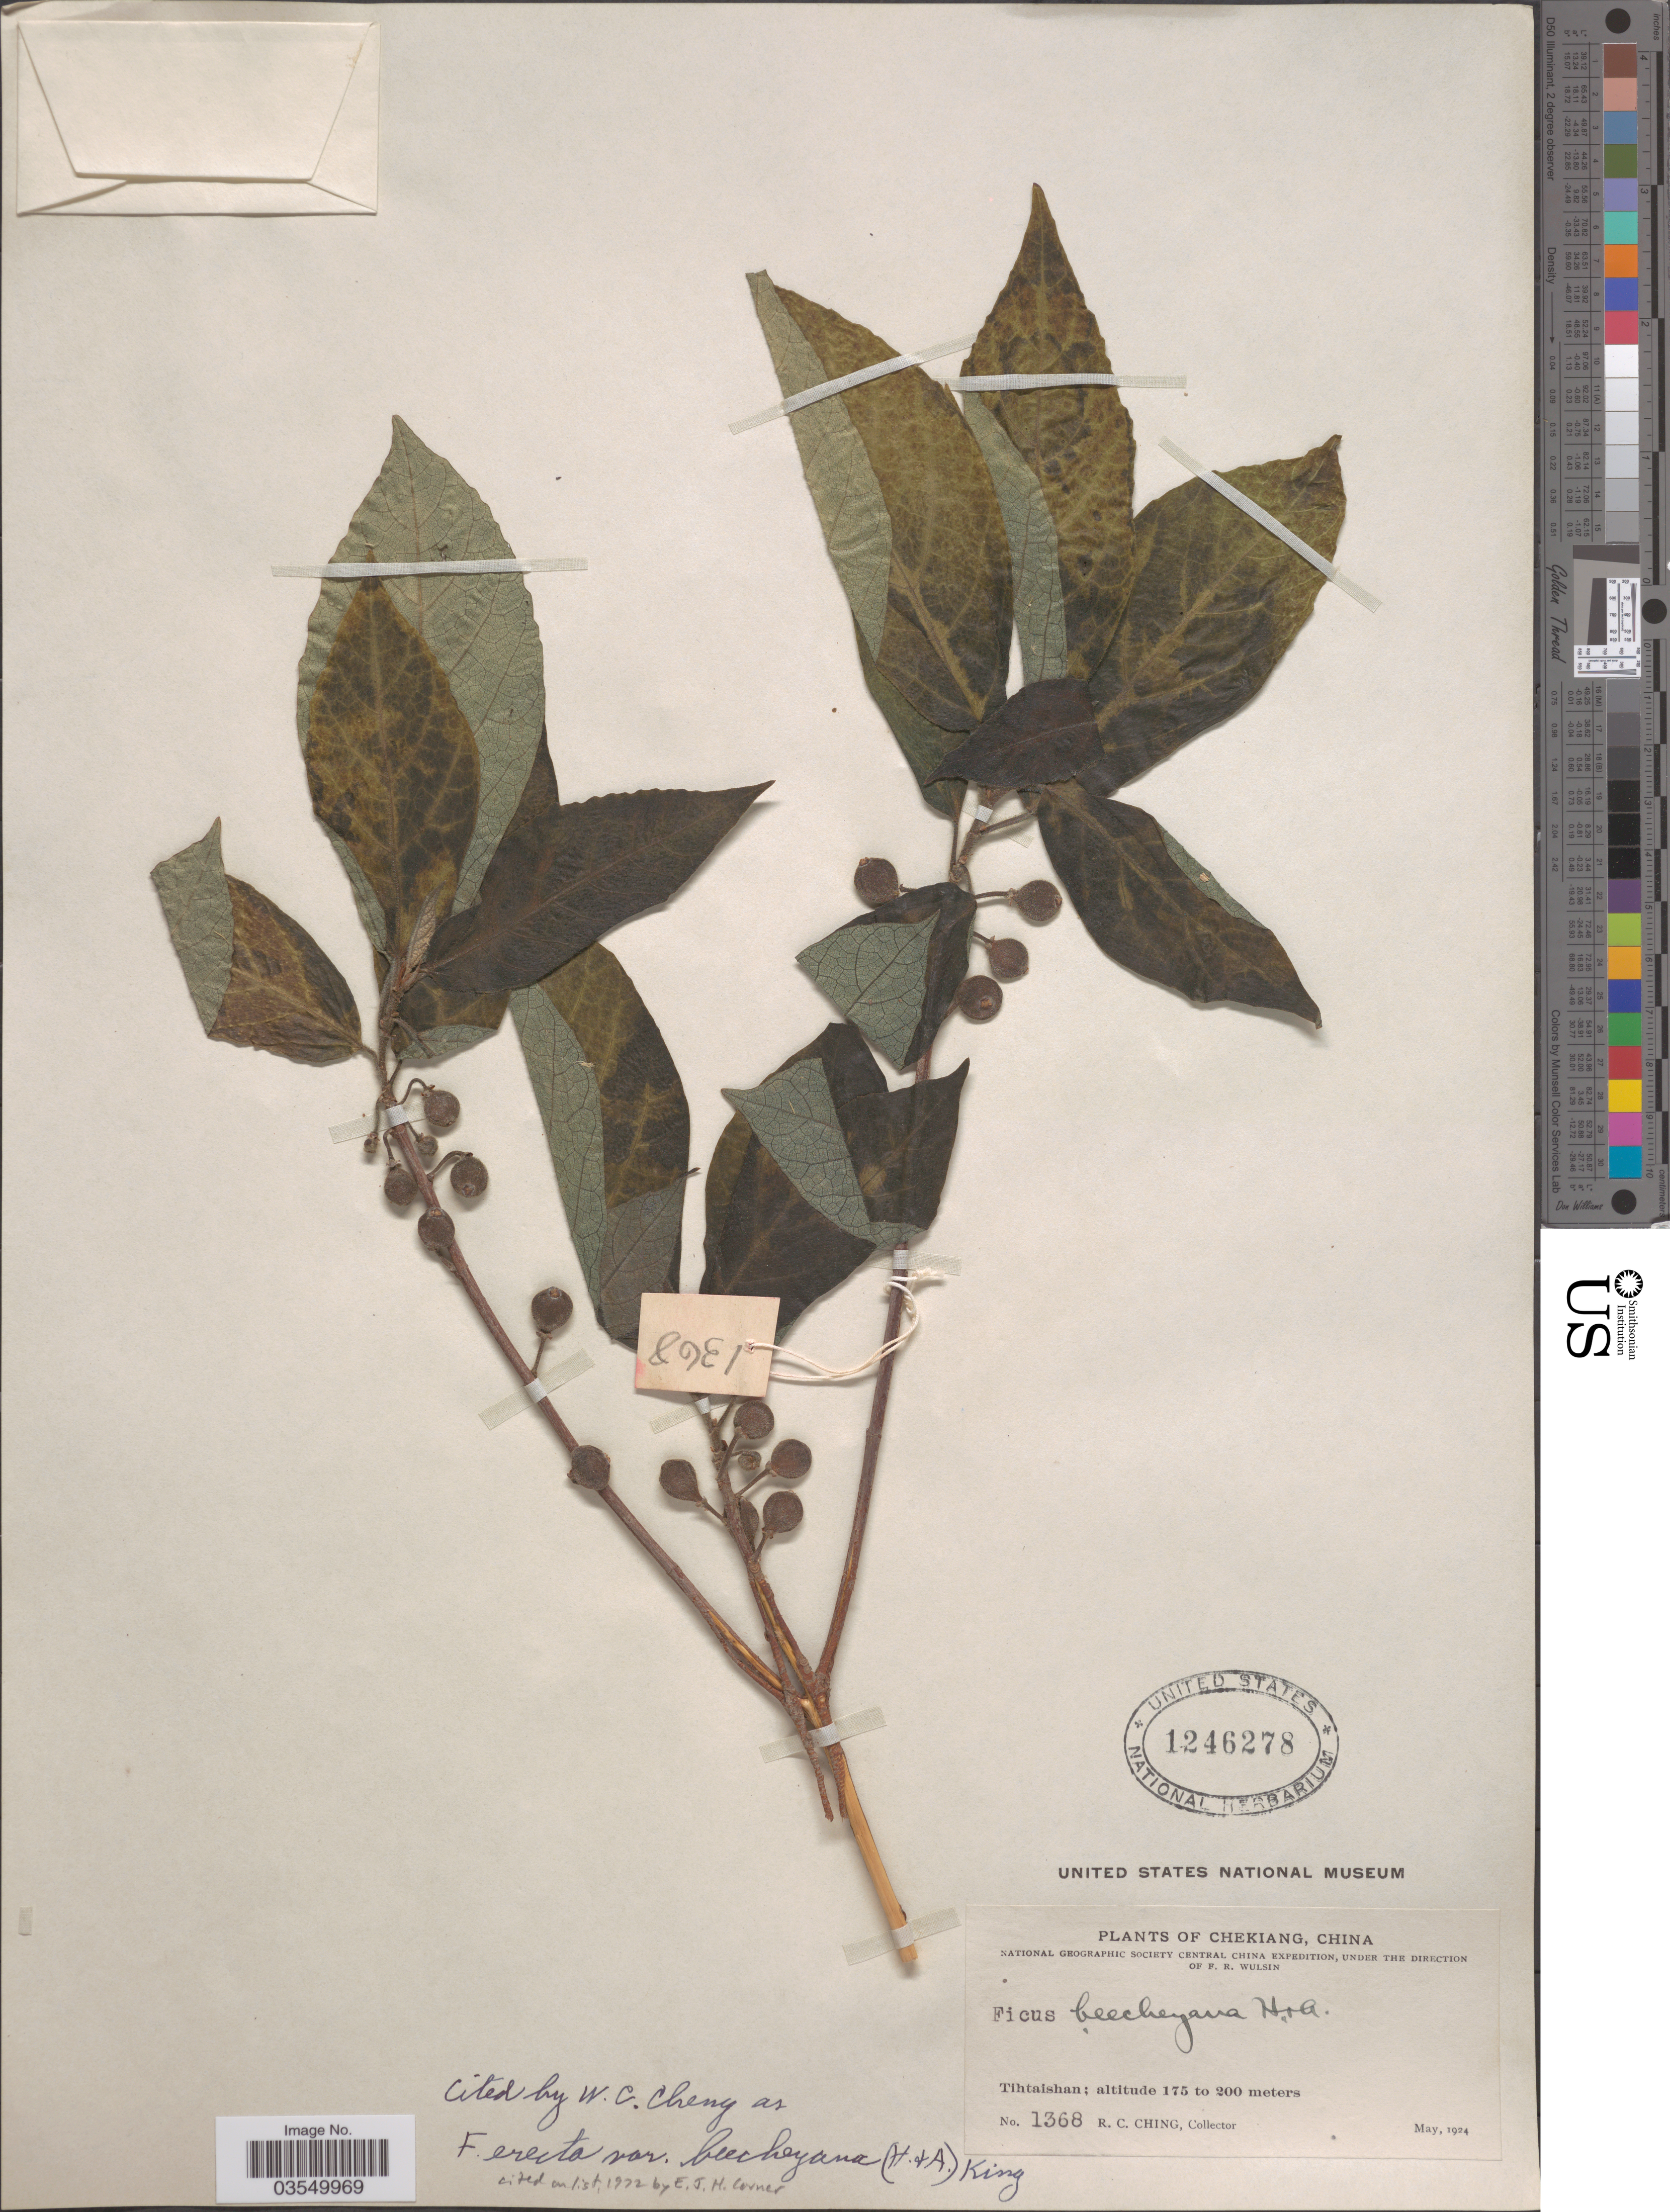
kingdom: Plantae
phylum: Tracheophyta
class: Magnoliopsida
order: Rosales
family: Moraceae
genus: Ficus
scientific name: Ficus erecta var. beecheyana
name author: (Hook. & Arn.) King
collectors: R. C. Ching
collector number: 1368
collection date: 1924-05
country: China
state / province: Zhejiang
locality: Chekiang. Tihtaishan.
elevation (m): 175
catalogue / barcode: US 1246278